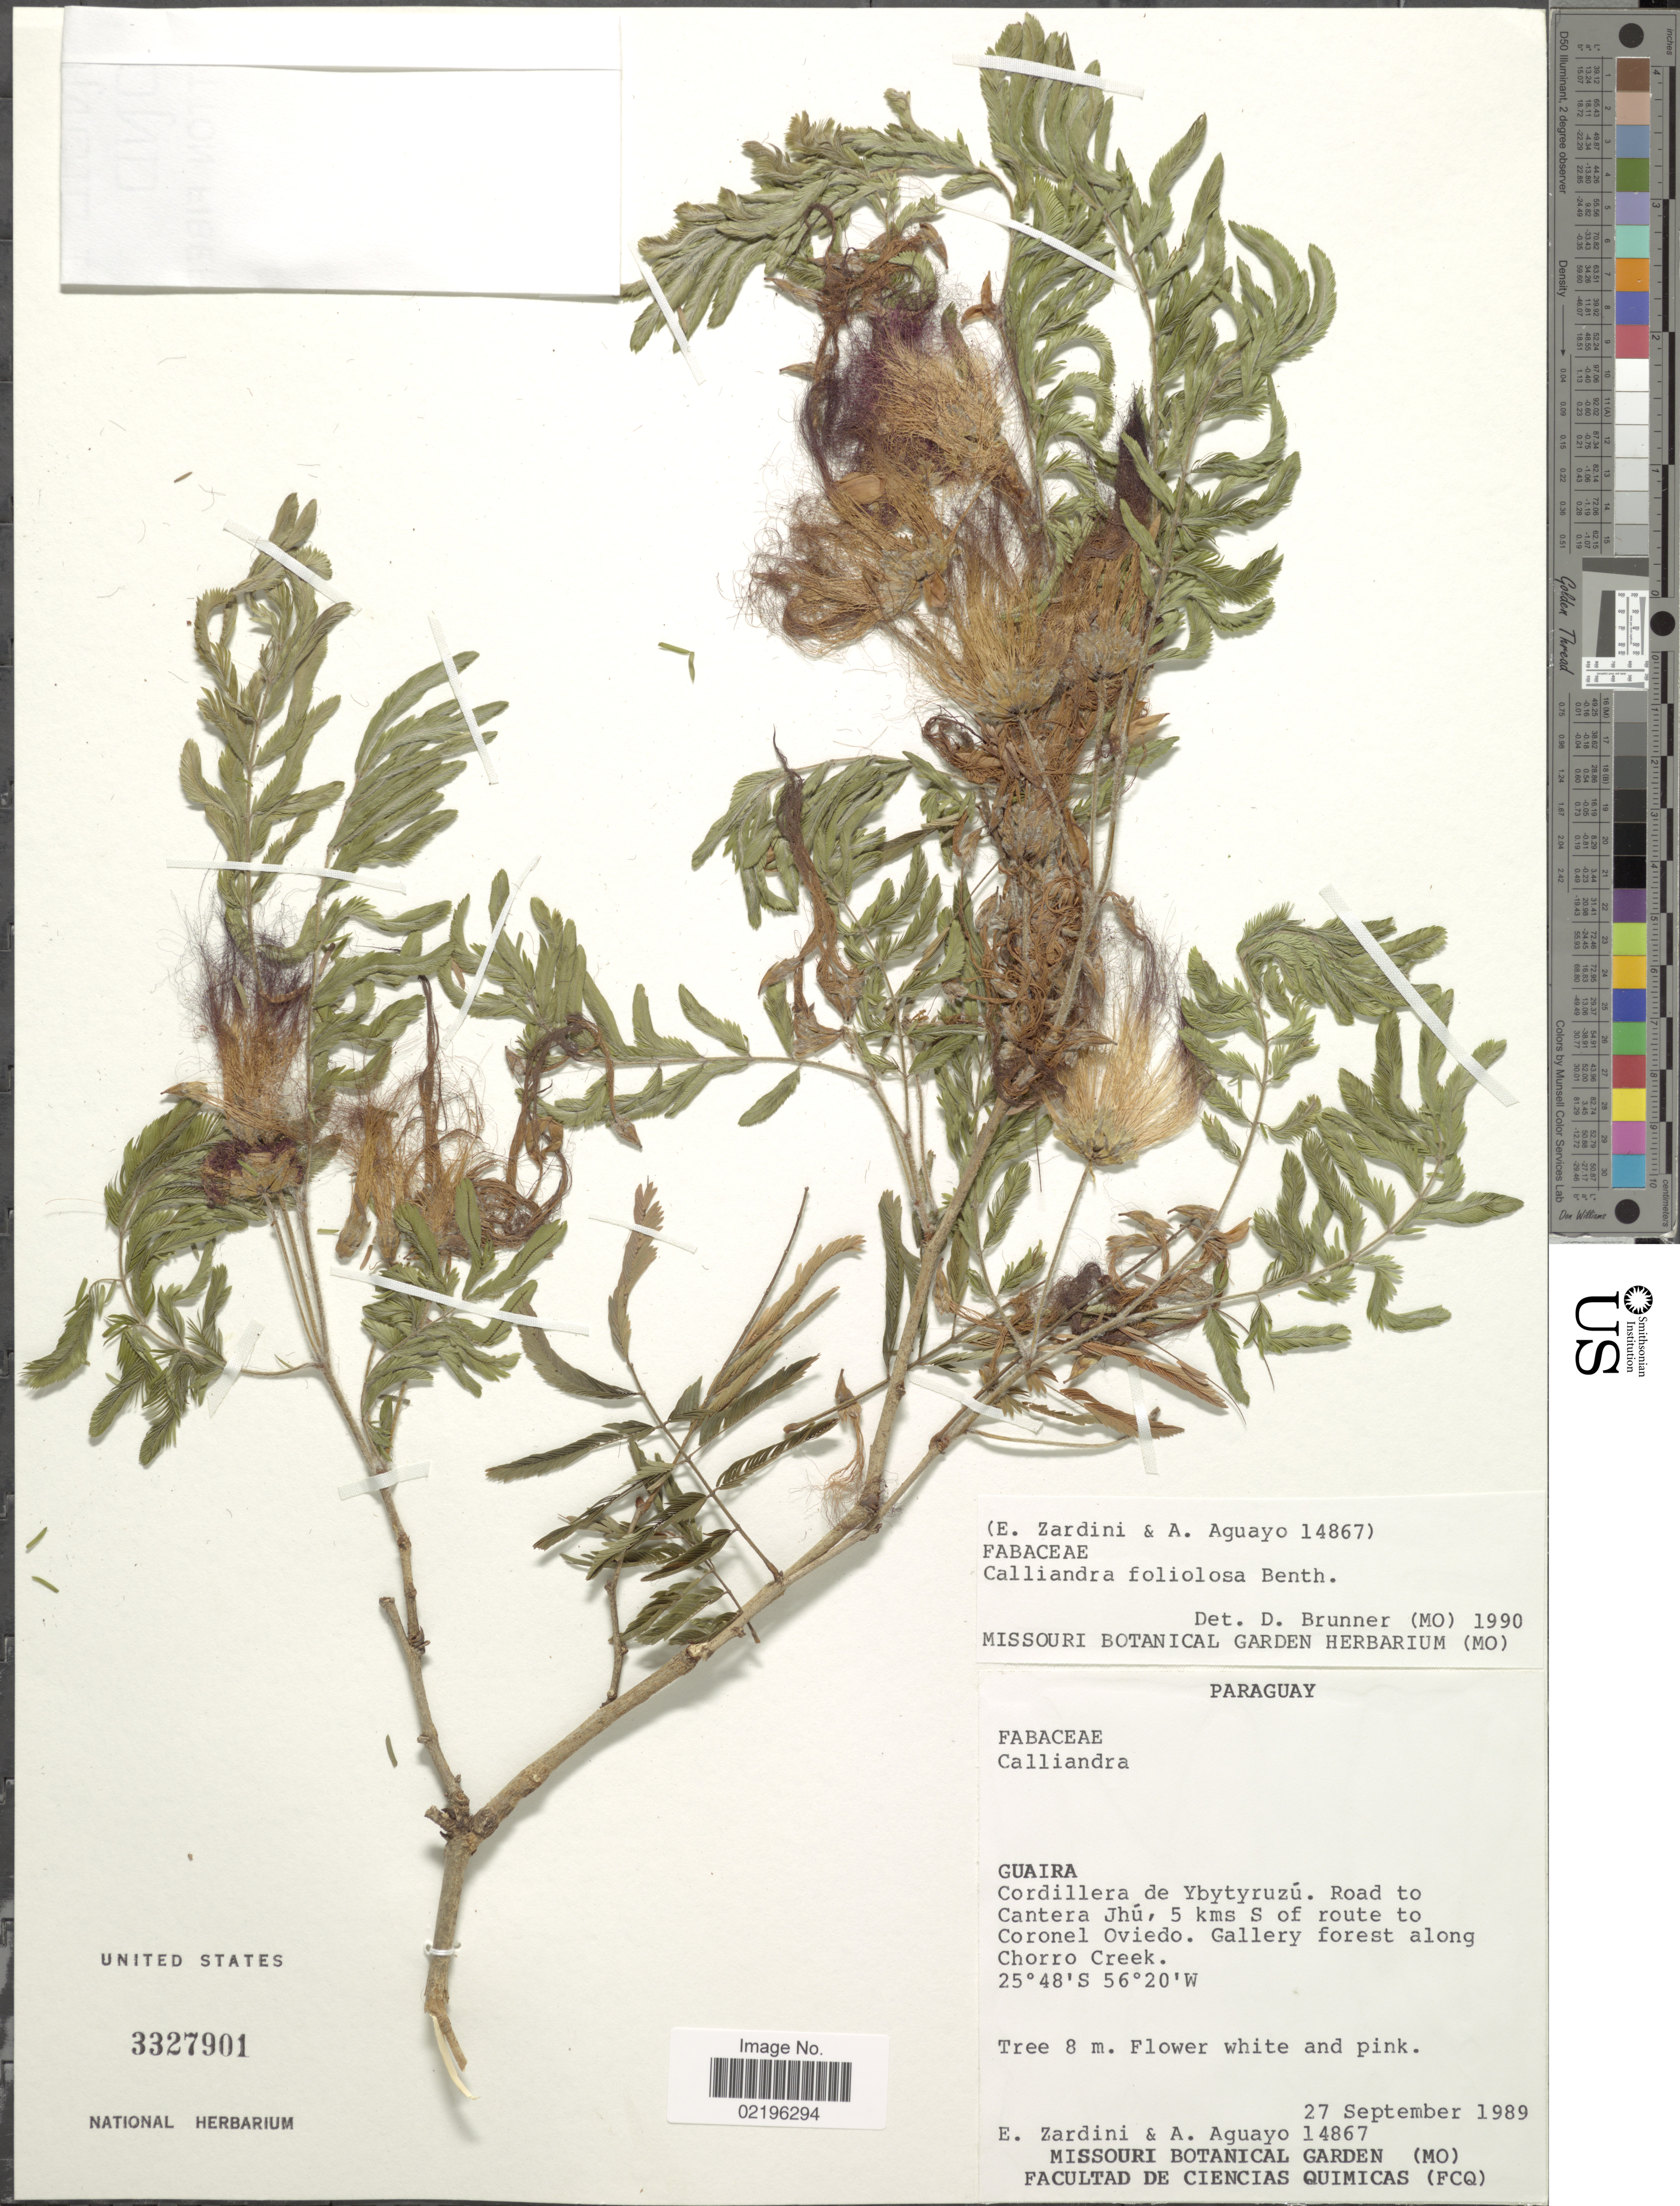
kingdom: Plantae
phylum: Tracheophyta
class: Magnoliopsida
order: Fabales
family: Fabaceae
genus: Calliandra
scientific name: Calliandra foliolosa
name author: Benth.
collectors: E. M. Zardini & A. Aguayo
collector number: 14867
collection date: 1989-09-27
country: Paraguay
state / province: Guaira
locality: Cordillera de Ybytyruzu. Road to Cantera Jhu, 5 kms S of route to Coronel Oviedo. Gallery forest along Chorro Creek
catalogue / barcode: US 3327901